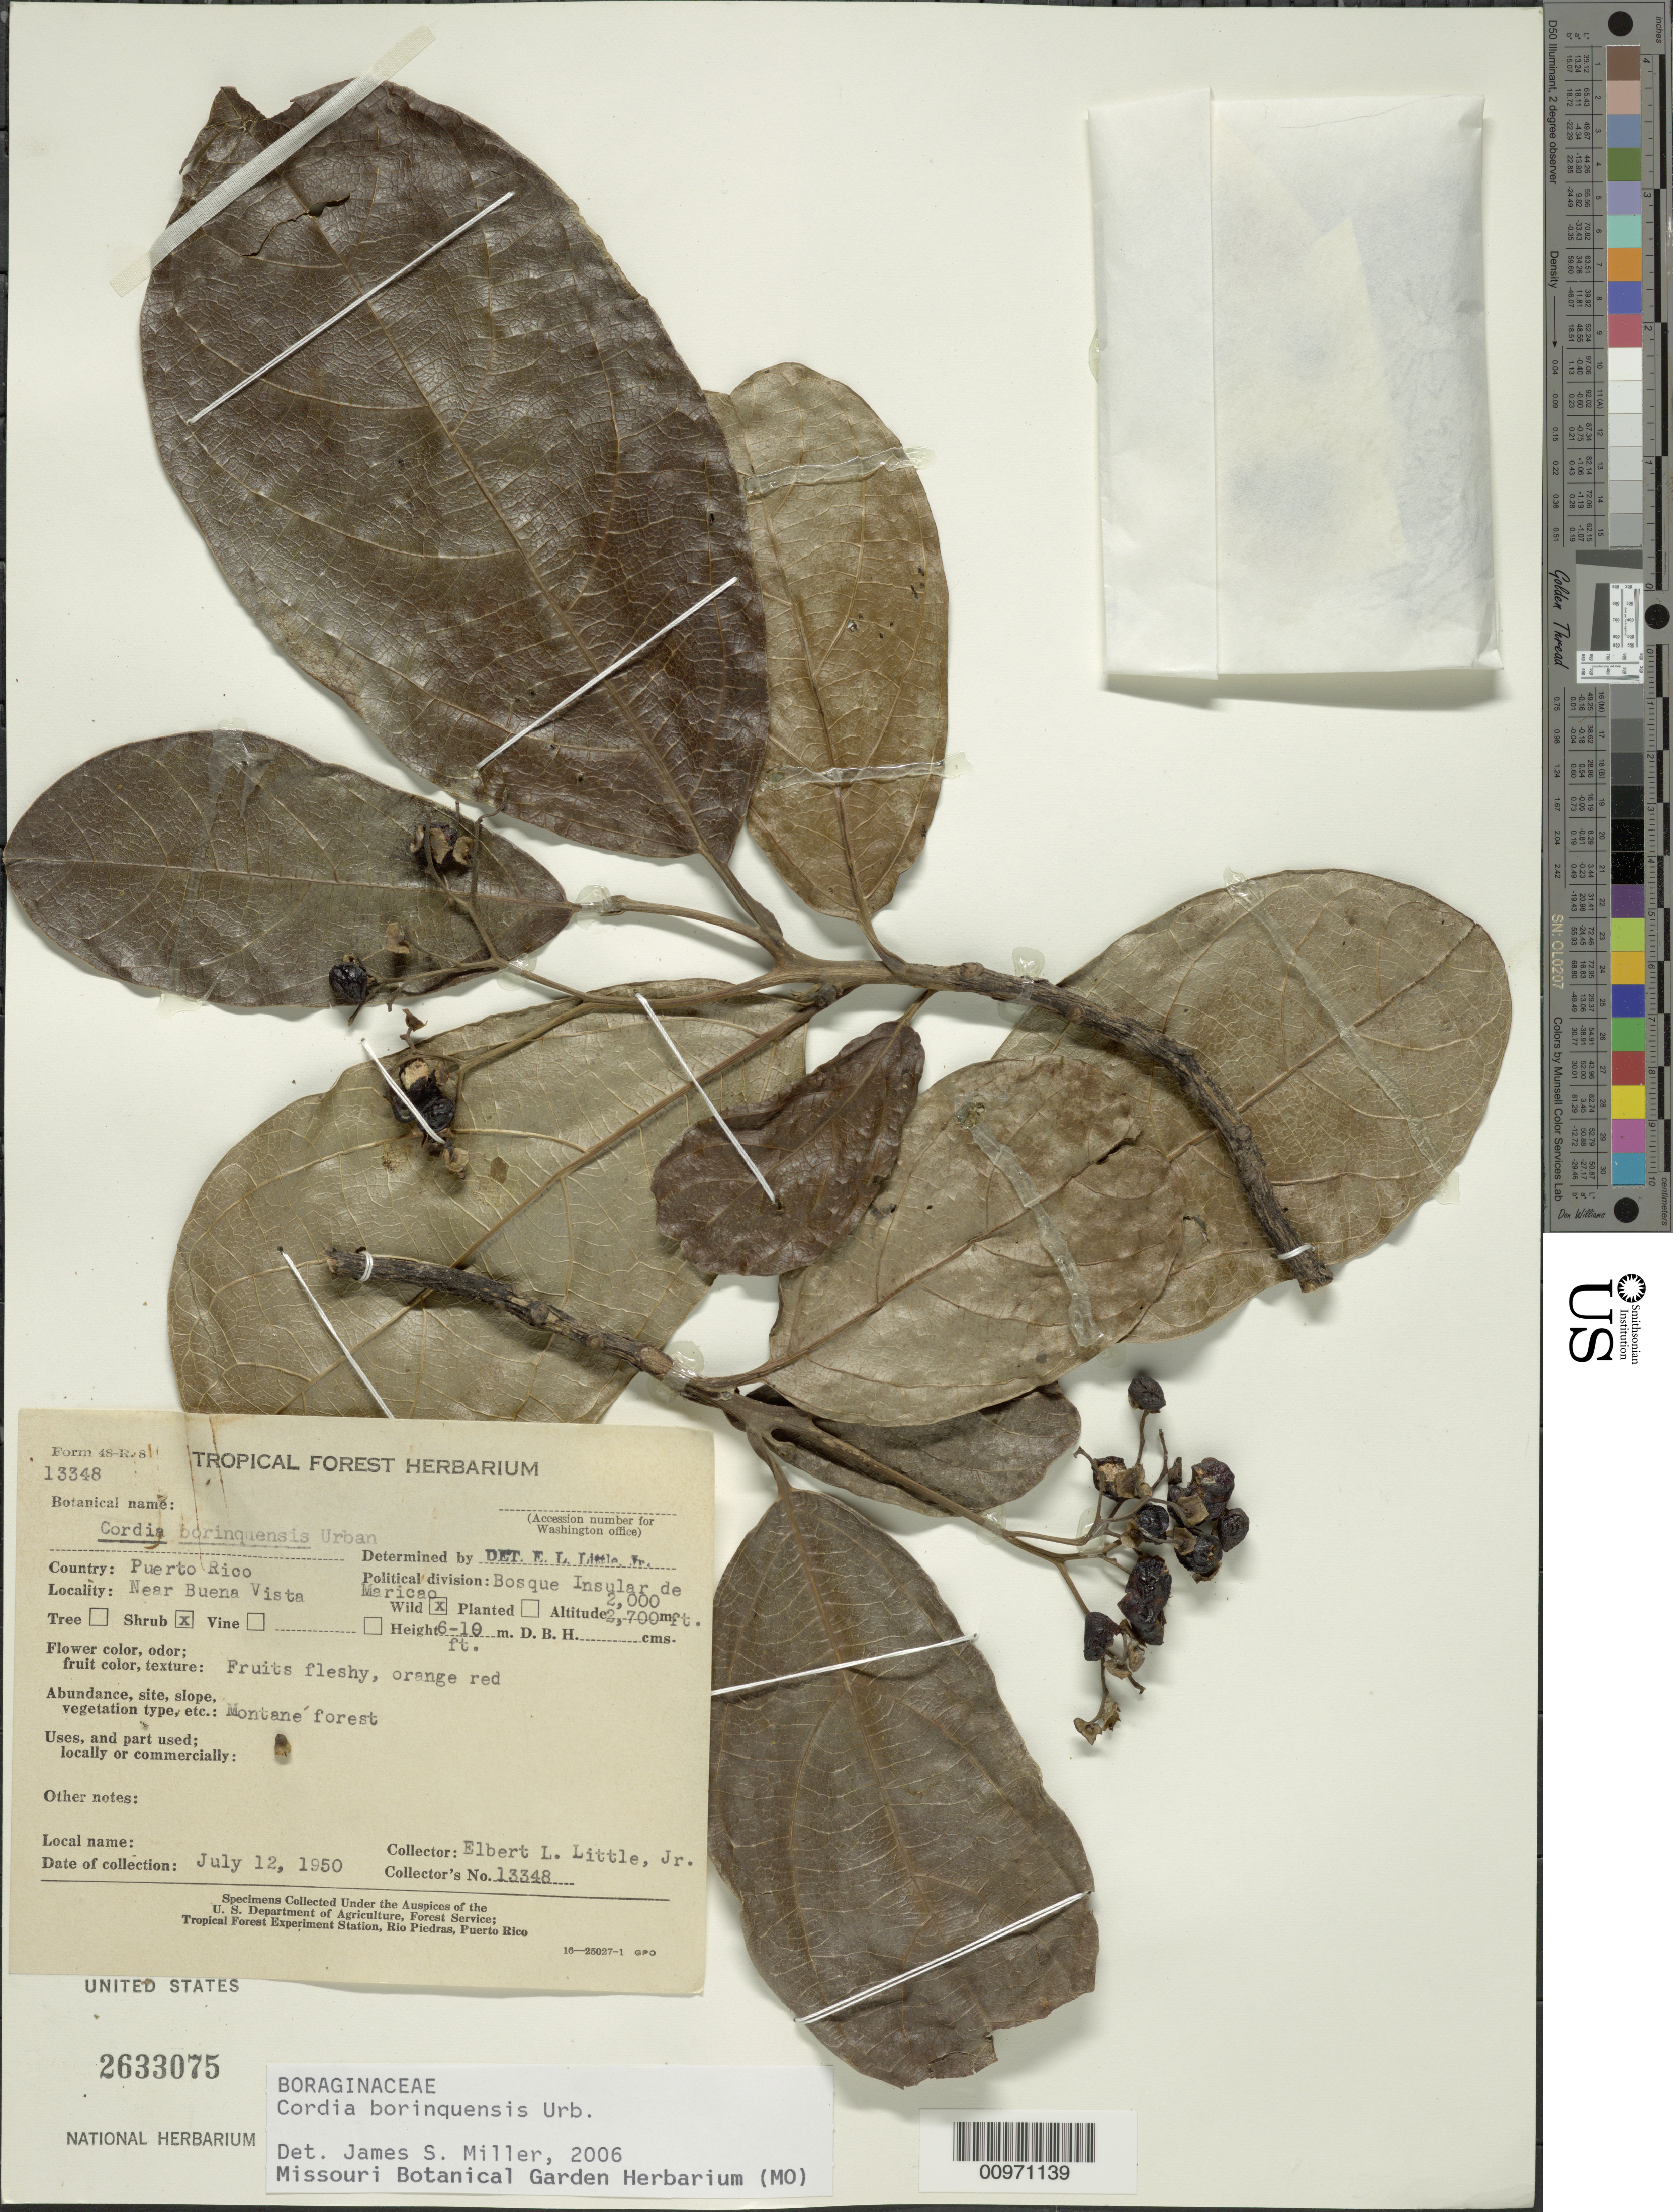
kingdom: Plantae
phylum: Tracheophyta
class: Magnoliopsida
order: Boraginales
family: Cordiaceae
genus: Cordia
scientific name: Cordia borinquensis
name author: Urb.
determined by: Miller, James S., (MO), Missouri Botanical Garden (UNITED STATES)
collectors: E. L. Little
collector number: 13348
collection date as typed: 12 Jul 1950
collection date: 1950-07-12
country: Puerto Rico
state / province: Maricao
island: Puerto Rico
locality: Bosque Insular de Maricao, near Buena Vista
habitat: Montane forest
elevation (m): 610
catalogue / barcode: US 2633075